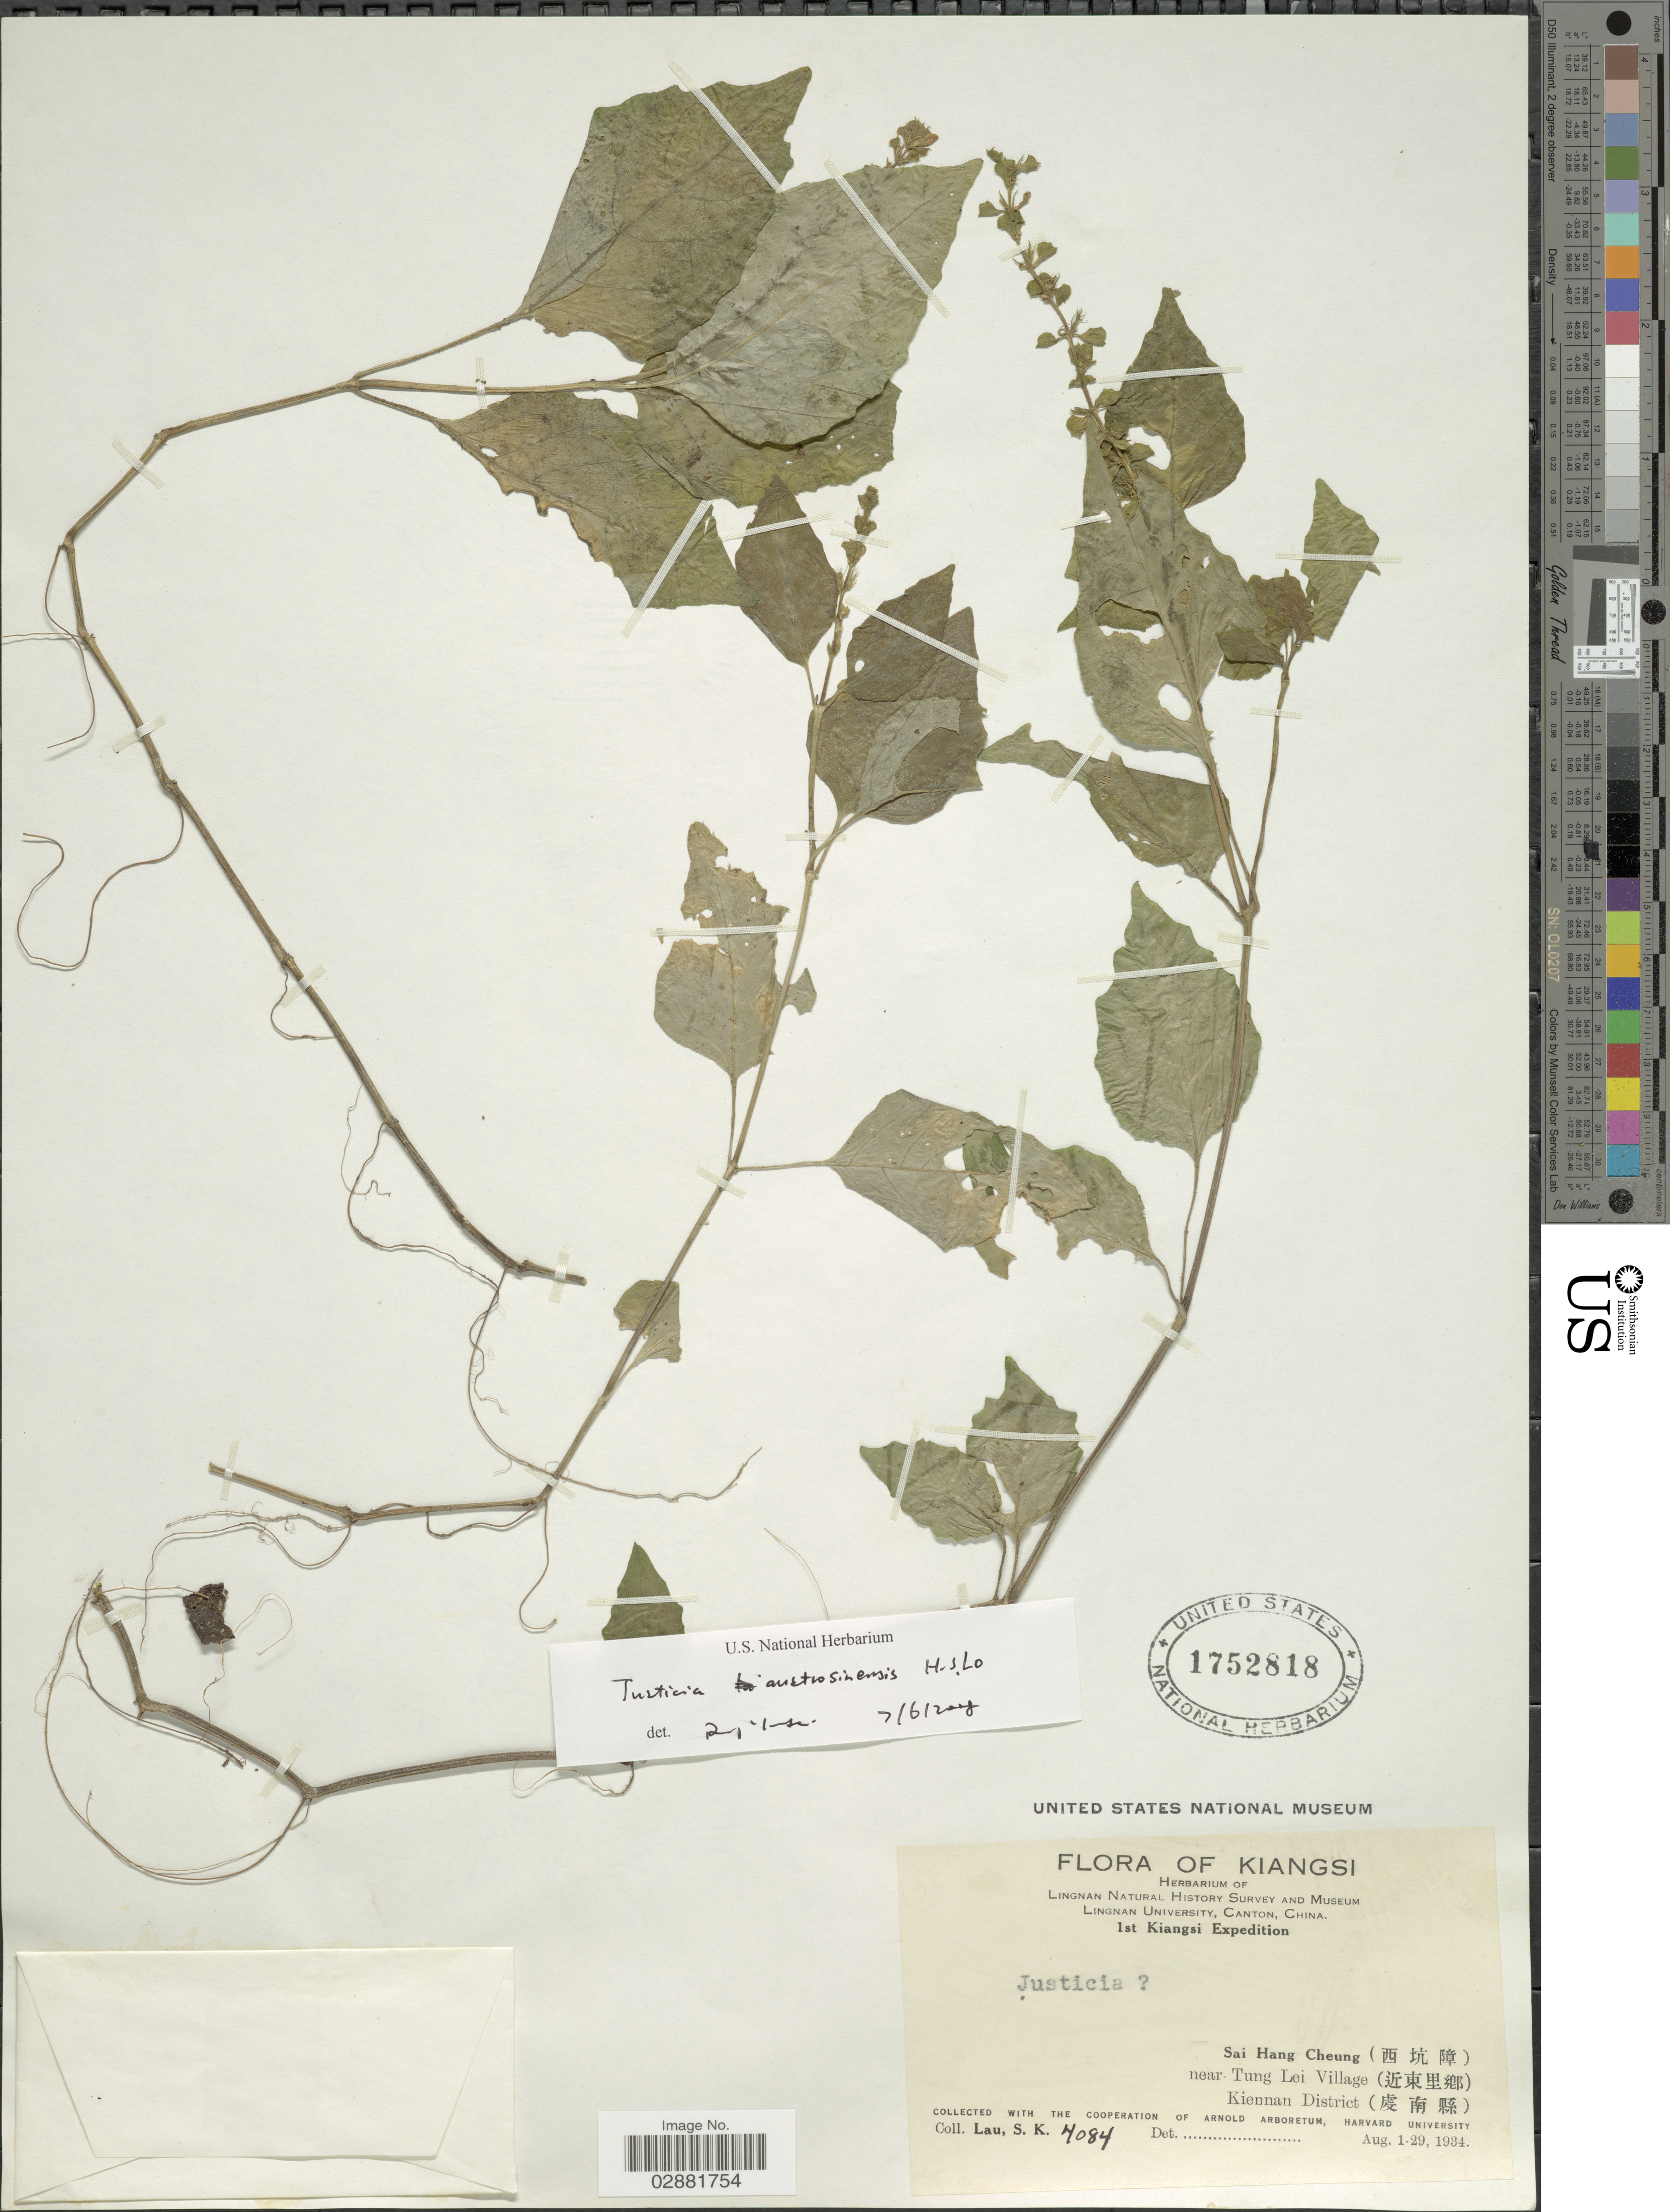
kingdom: Plantae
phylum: Tracheophyta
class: Magnoliopsida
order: Lamiales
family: Acanthaceae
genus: Justicia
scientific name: Justicia austrosinensis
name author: H.S. Lo & D. Fang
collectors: S. K. Lau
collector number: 4084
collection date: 1934-08-01/1934-08-29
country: China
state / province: Jiangxi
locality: Kiangsi, Sai Hang Cheung (X), near Tung Lei Village (X), Kiennan District (X).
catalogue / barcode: US 1752818